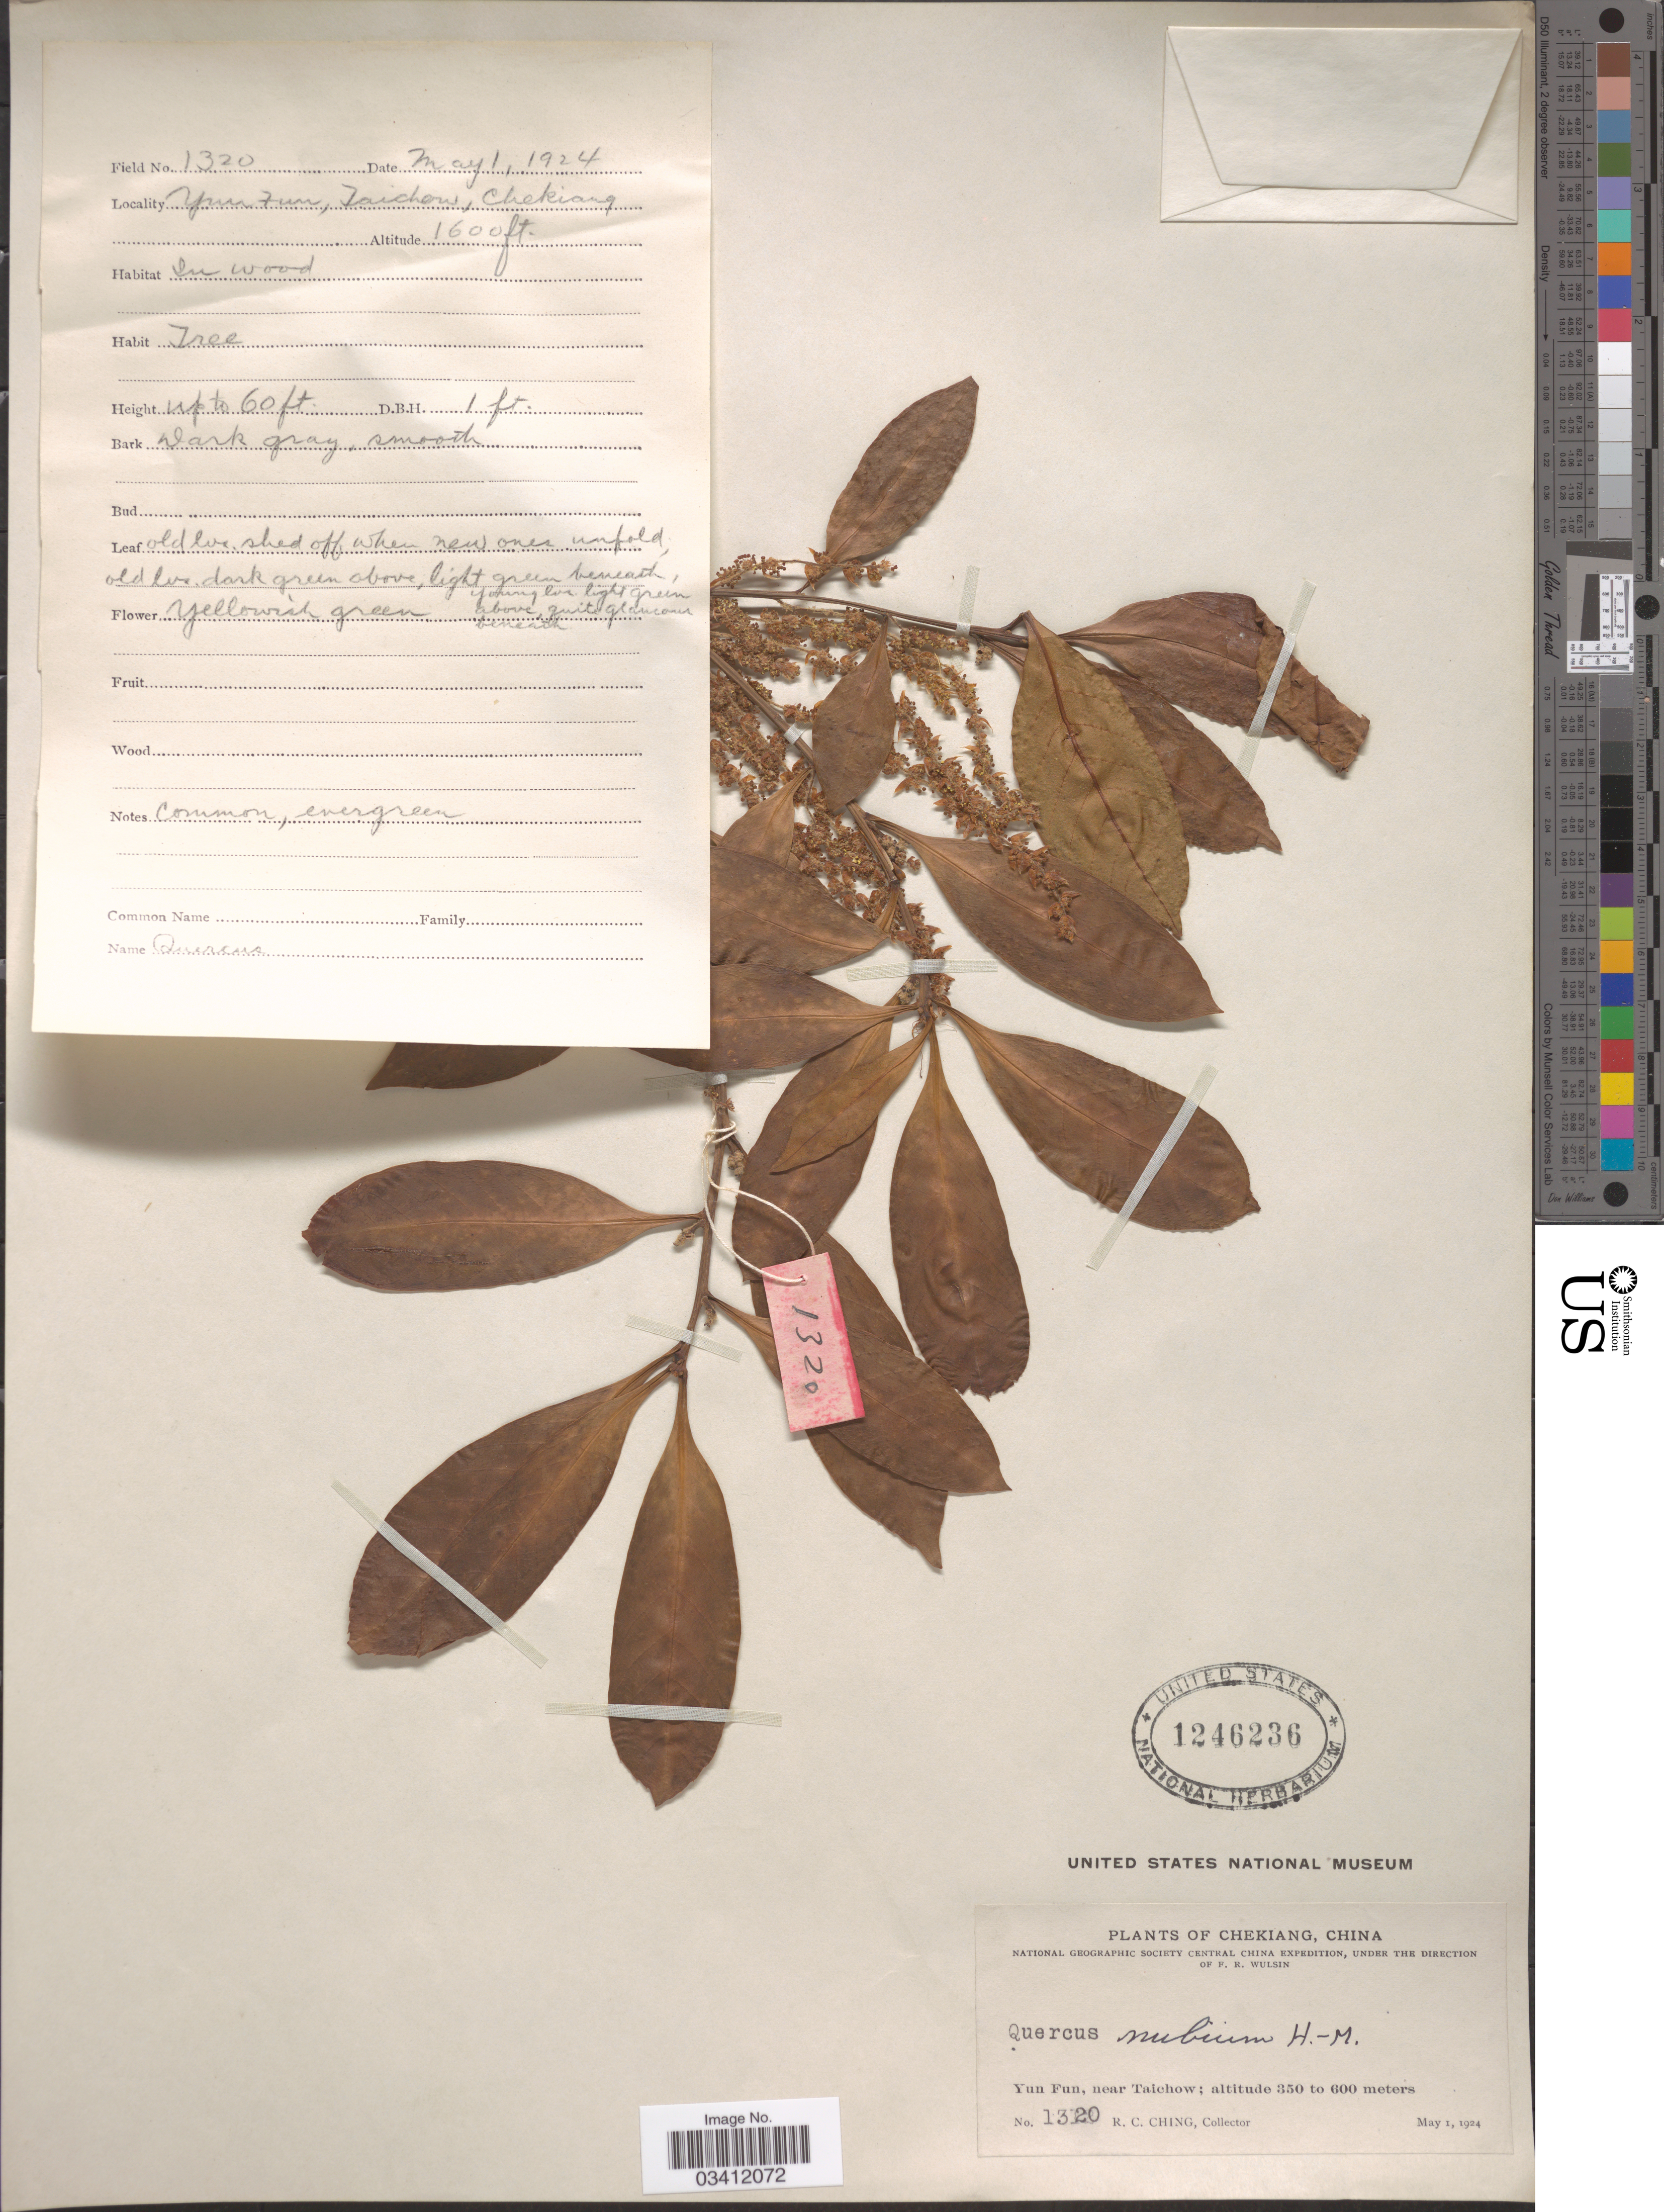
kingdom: Plantae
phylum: Tracheophyta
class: Magnoliopsida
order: Fagales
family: Fagaceae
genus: Quercus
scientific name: Quercus nubium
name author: Hand.-Mazz.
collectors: R. C. Ching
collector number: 1320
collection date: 1924-05-01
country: China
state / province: Zhejiang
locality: Chekiang, Yun Fun, near Taichow.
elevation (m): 488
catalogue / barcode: US 1246236